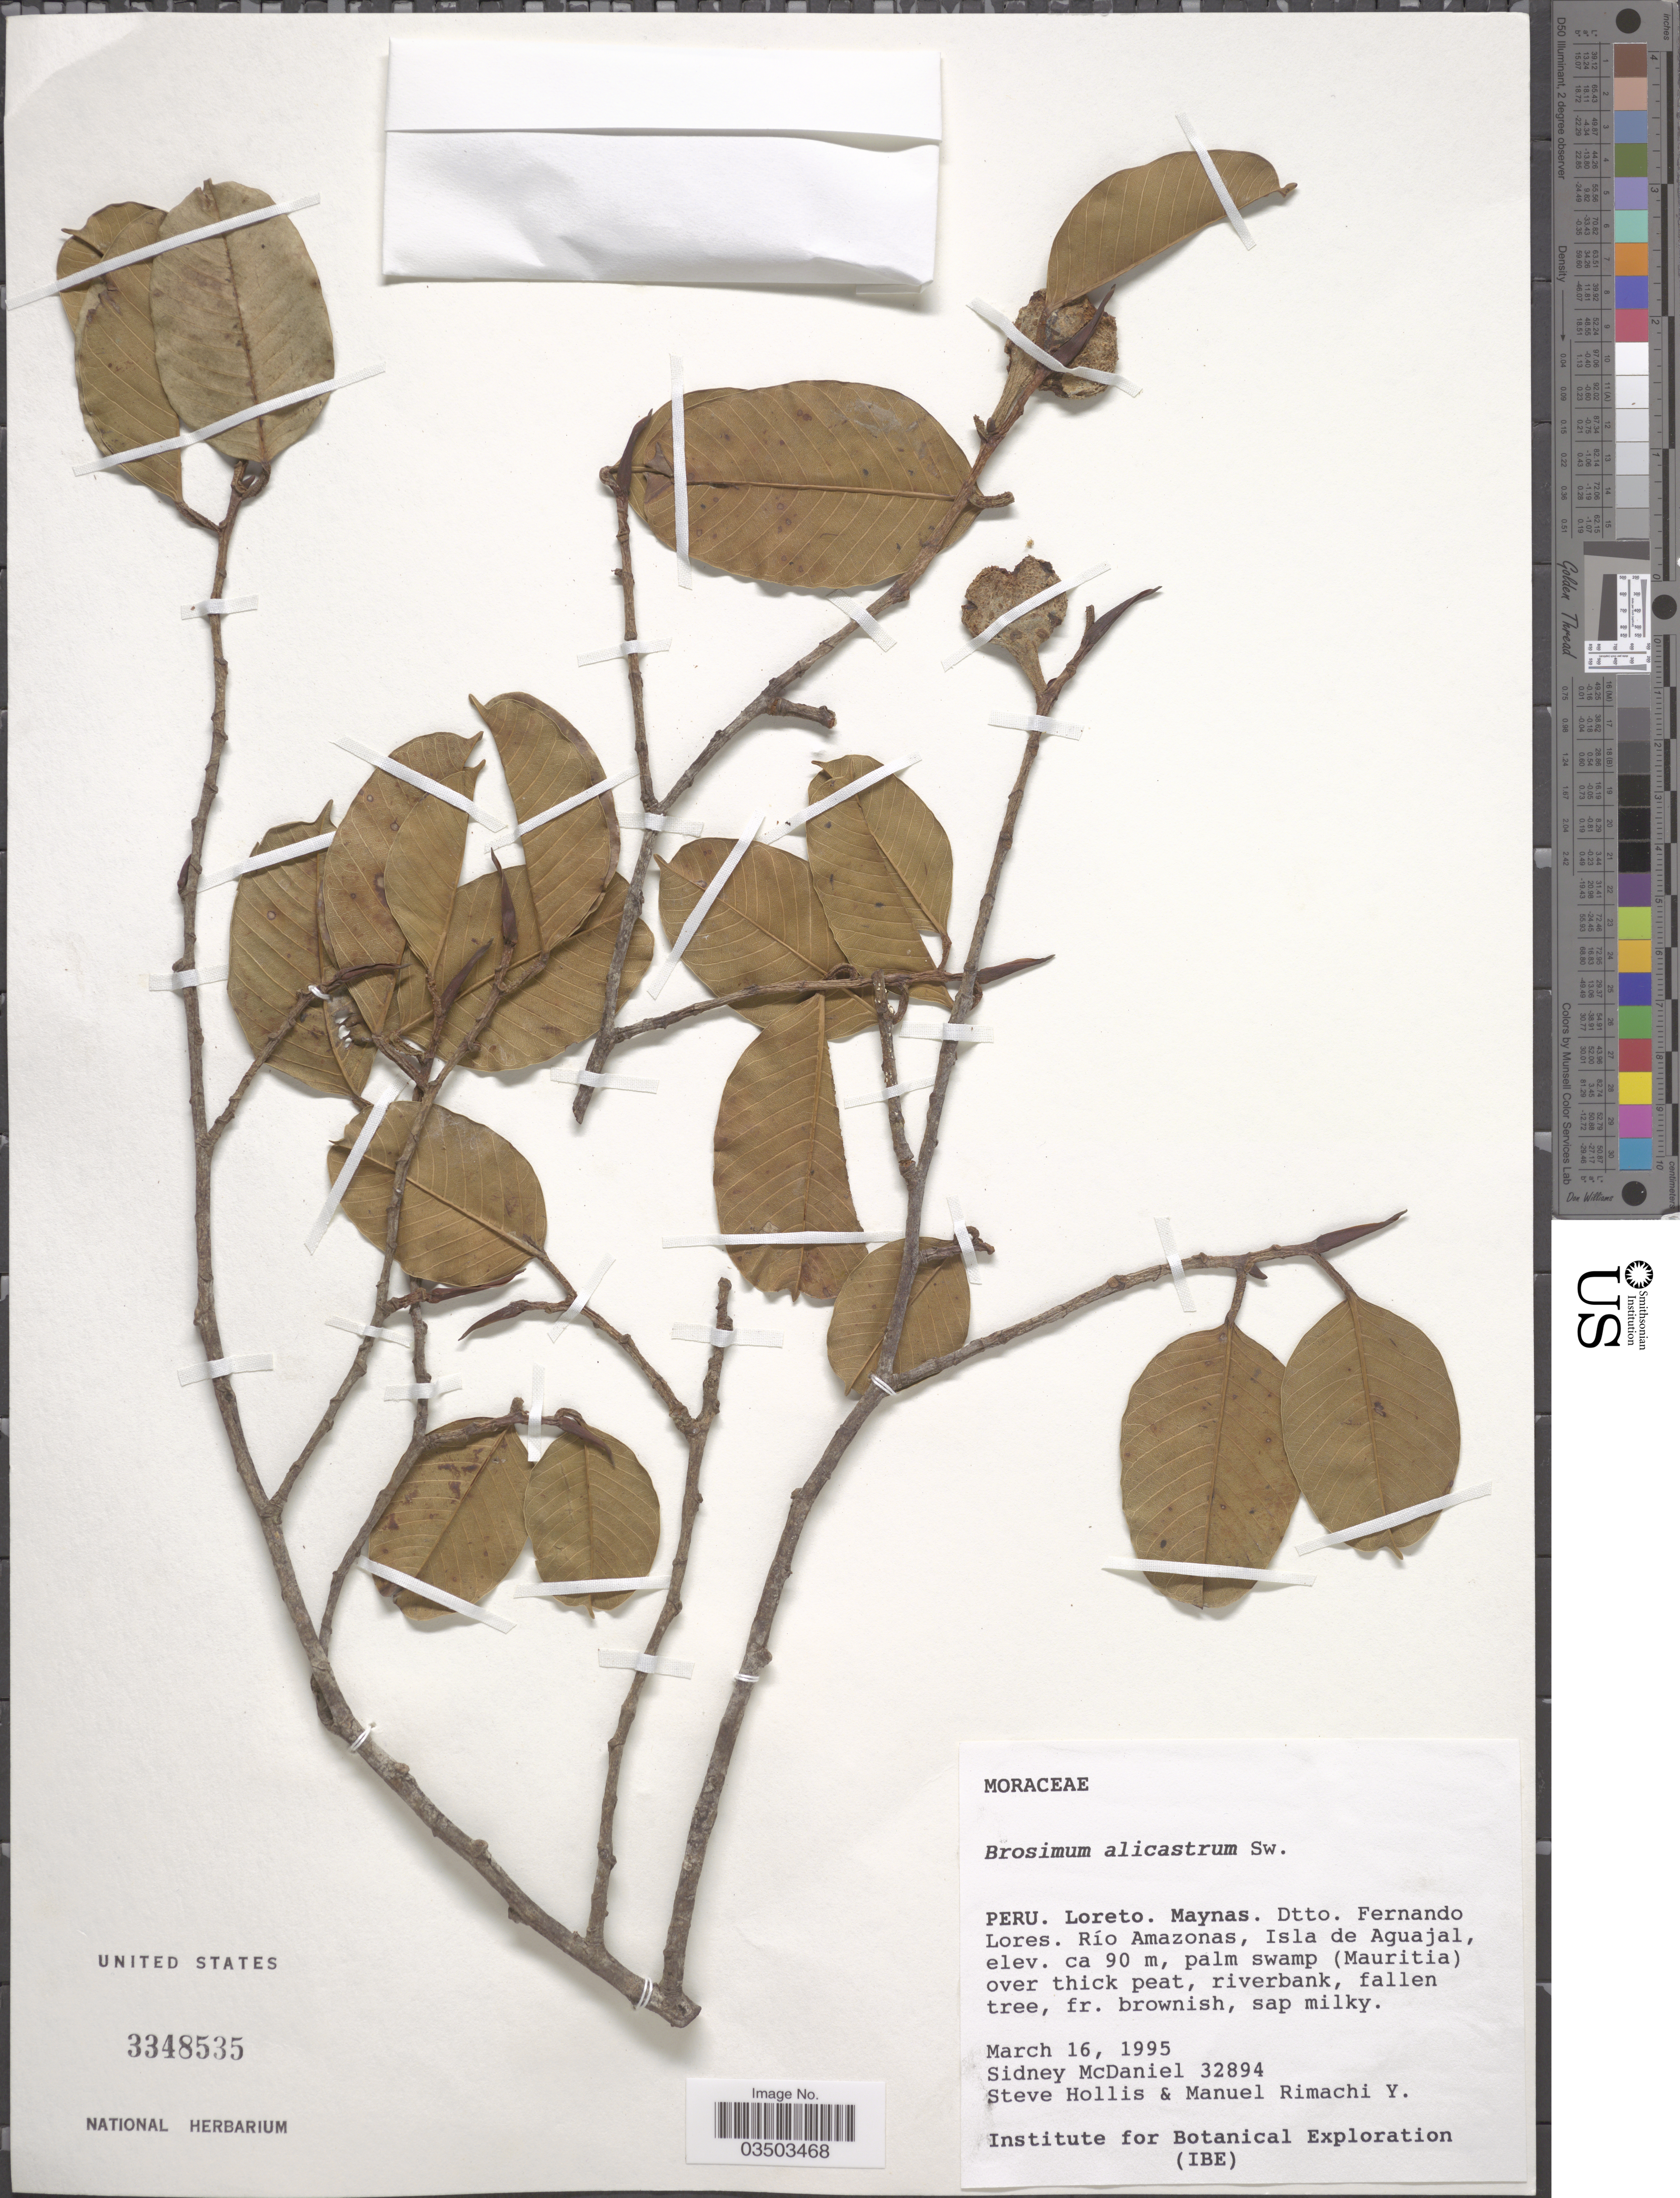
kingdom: Plantae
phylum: Tracheophyta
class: Magnoliopsida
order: Rosales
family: Moraceae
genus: Brosimum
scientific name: Brosimum alicastrum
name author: Sw.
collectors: S. McDaniel, S. Hollis & M. Rimachi Y.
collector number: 32894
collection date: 1995-03-16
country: Peru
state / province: Loreto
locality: Maynas. Dtto. Fernando Lores. Río Amazonas, Isla de Aguajal.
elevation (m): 90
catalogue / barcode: US 3348535